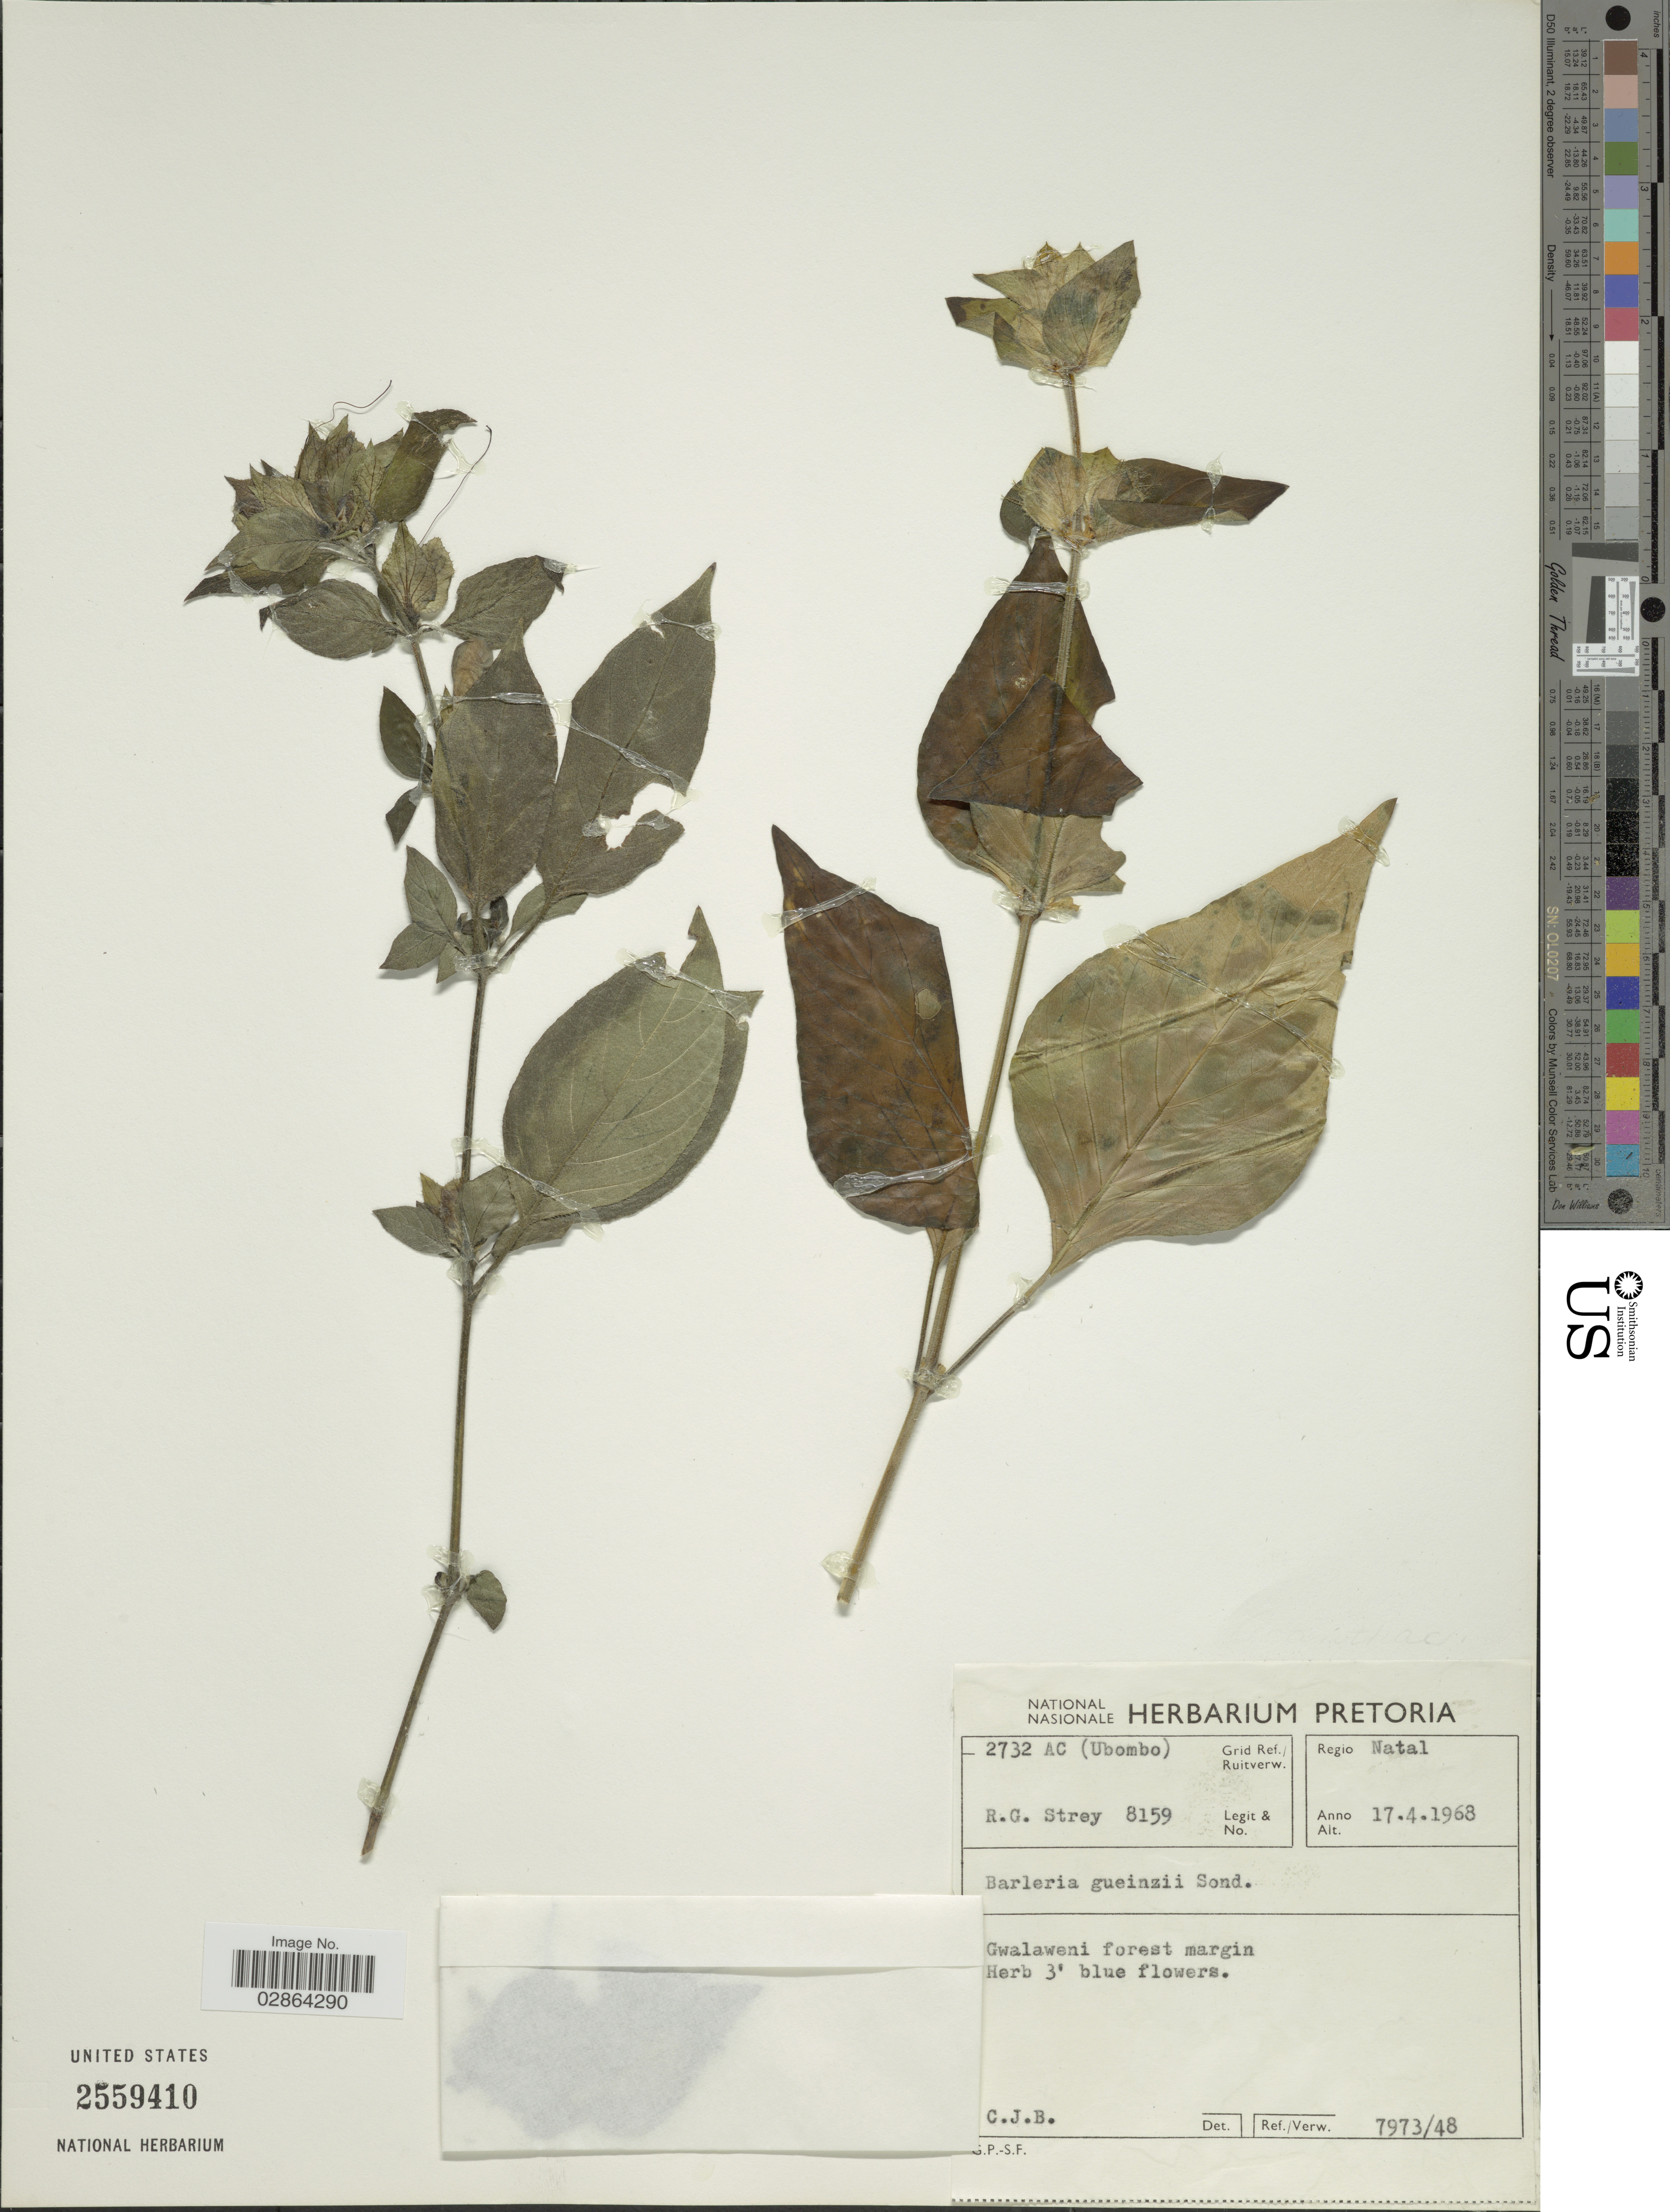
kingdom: Plantae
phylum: Tracheophyta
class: Magnoliopsida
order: Lamiales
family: Acanthaceae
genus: Barleria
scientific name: Barleria gueinzii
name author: Sond.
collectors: R. G. Strey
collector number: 8159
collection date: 1968-04-17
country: South Africa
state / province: KwaZulu-Natal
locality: Grid Ref./Ruitverw. 2732 AC (Ubombo), Regio Natal, Gwalaweni forest margin.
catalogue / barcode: US 2559410